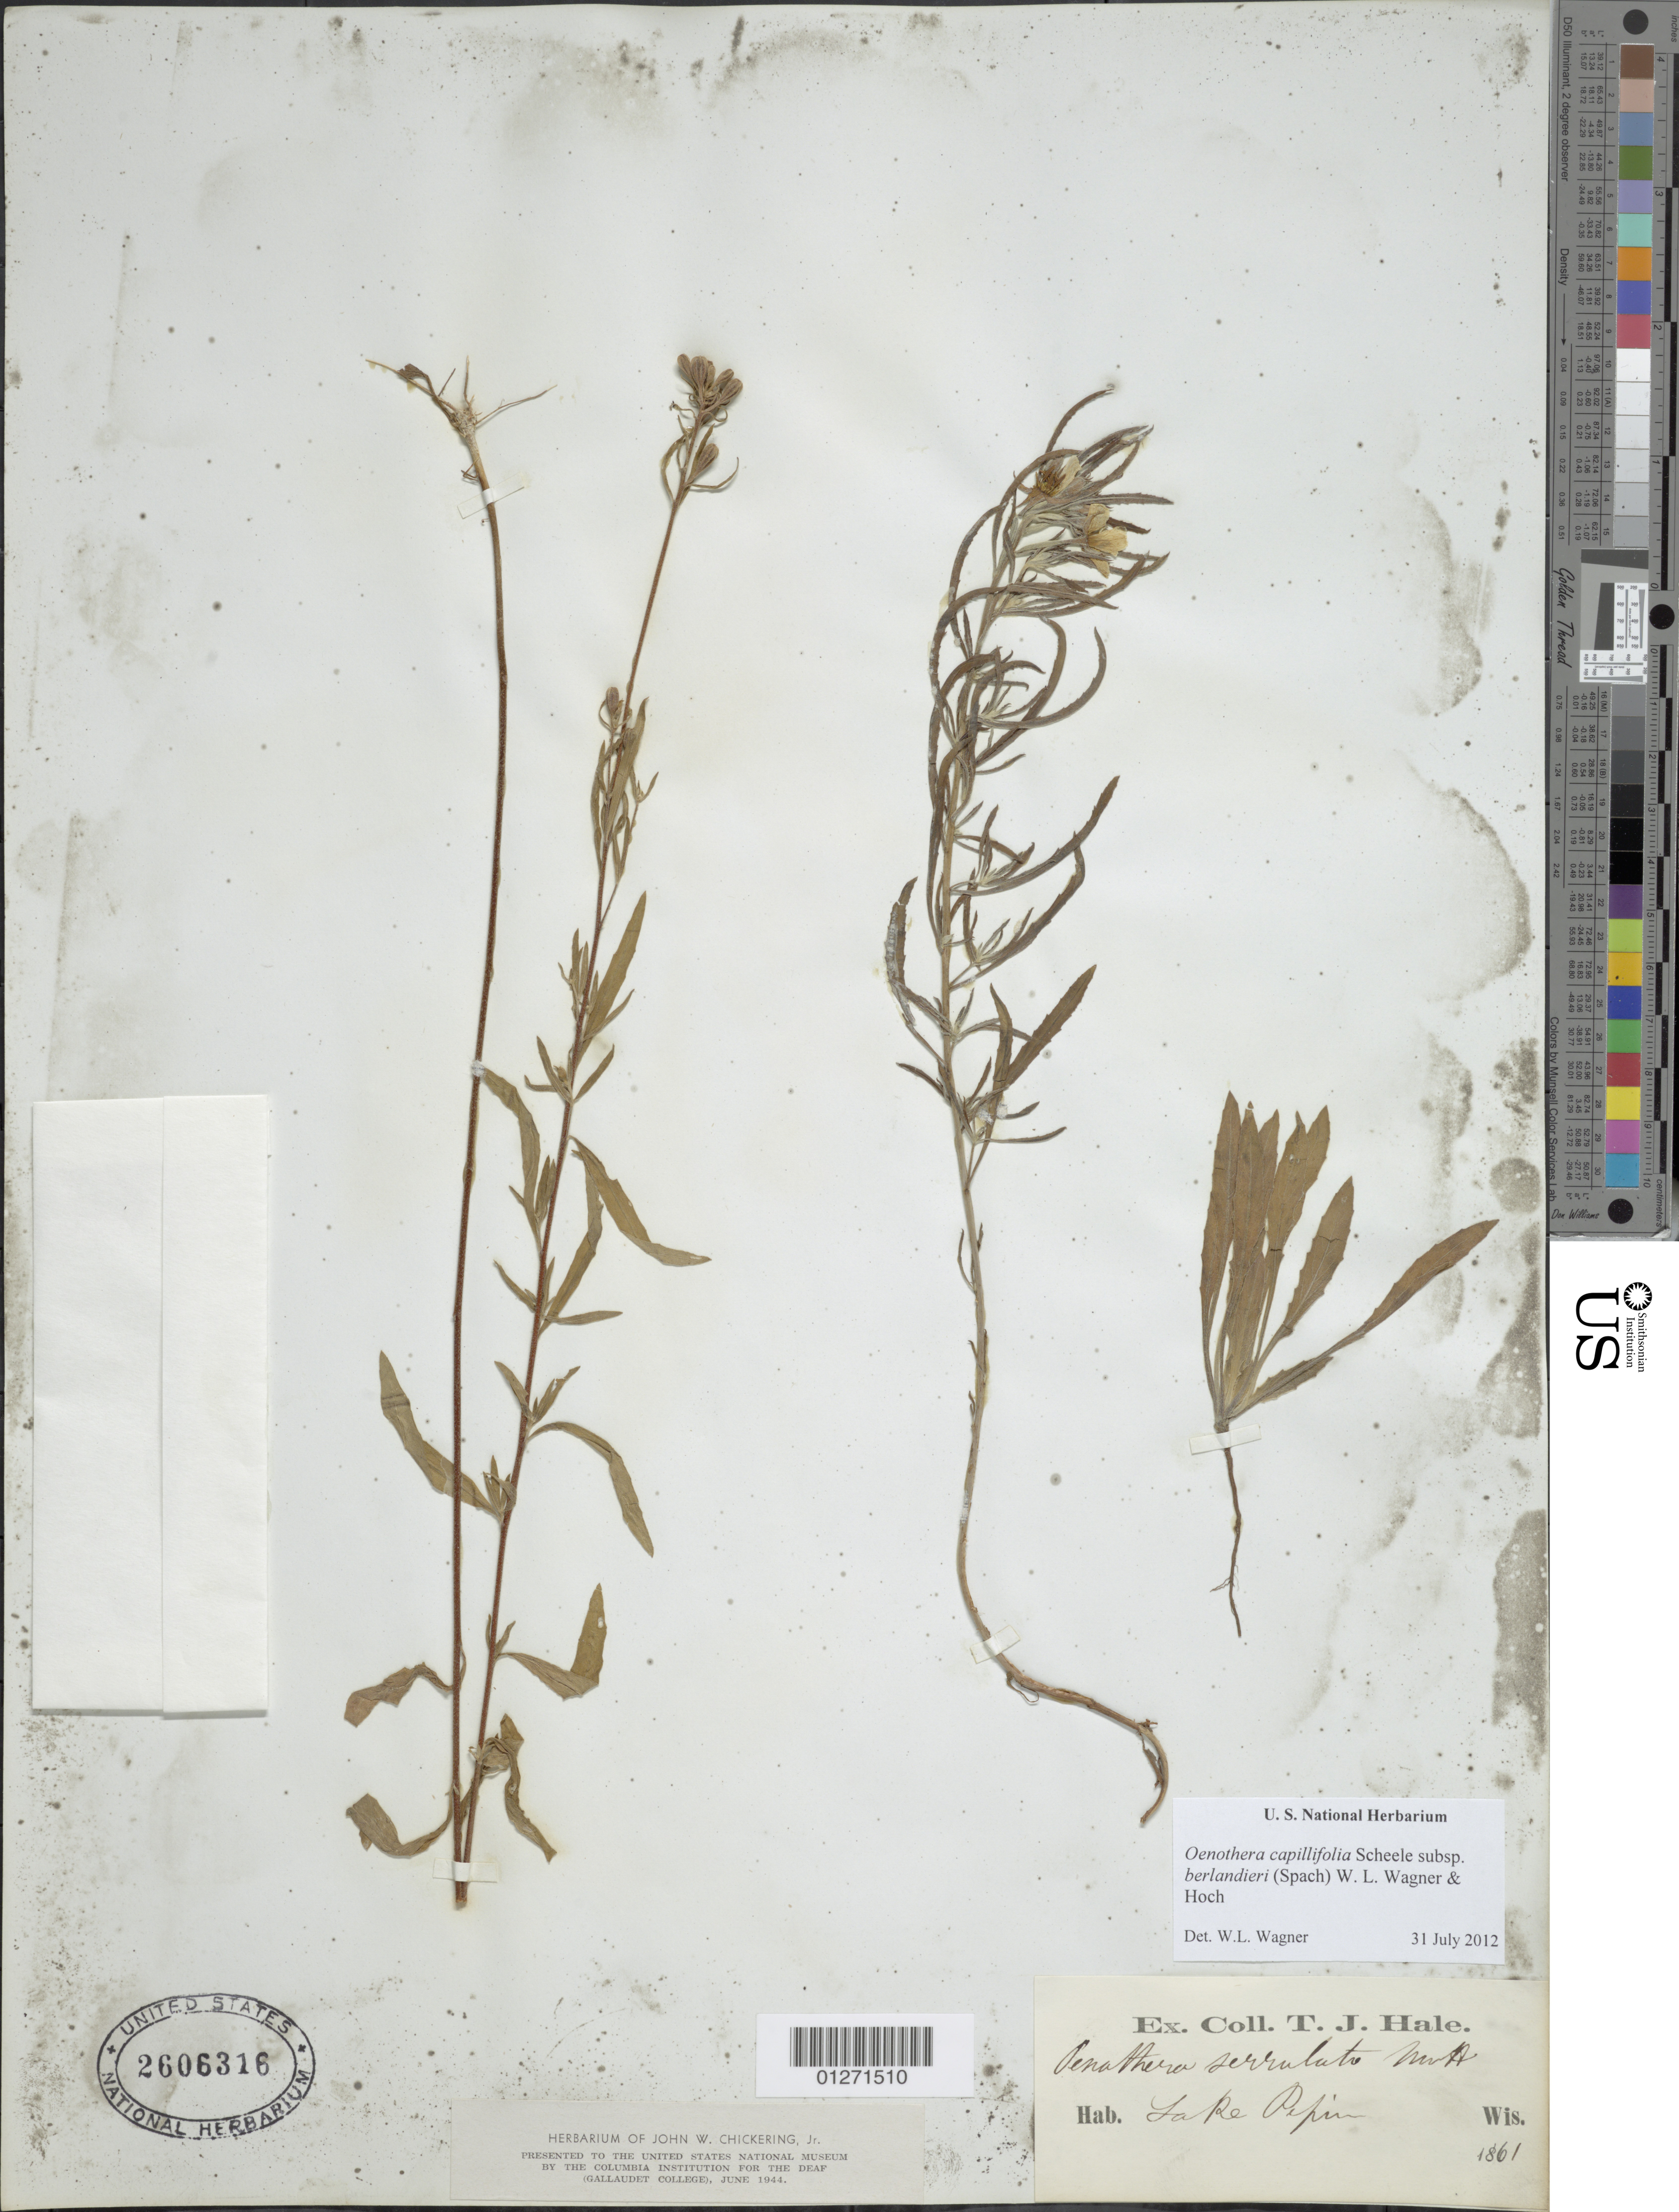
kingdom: Plantae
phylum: Tracheophyta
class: Magnoliopsida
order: Myrtales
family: Onagraceae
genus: Oenothera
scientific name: Oenothera capillifolia subsp. berlandieri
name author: (Spach) W.L. Wagner & Hoch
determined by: Wagner, W. L., (BOT), Smithsonian Institution - National Museum of Natural History (UNITED STATES)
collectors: T. Hale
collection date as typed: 1861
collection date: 1861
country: United States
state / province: Wisconsin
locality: Lake Pepin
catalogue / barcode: US 2606316